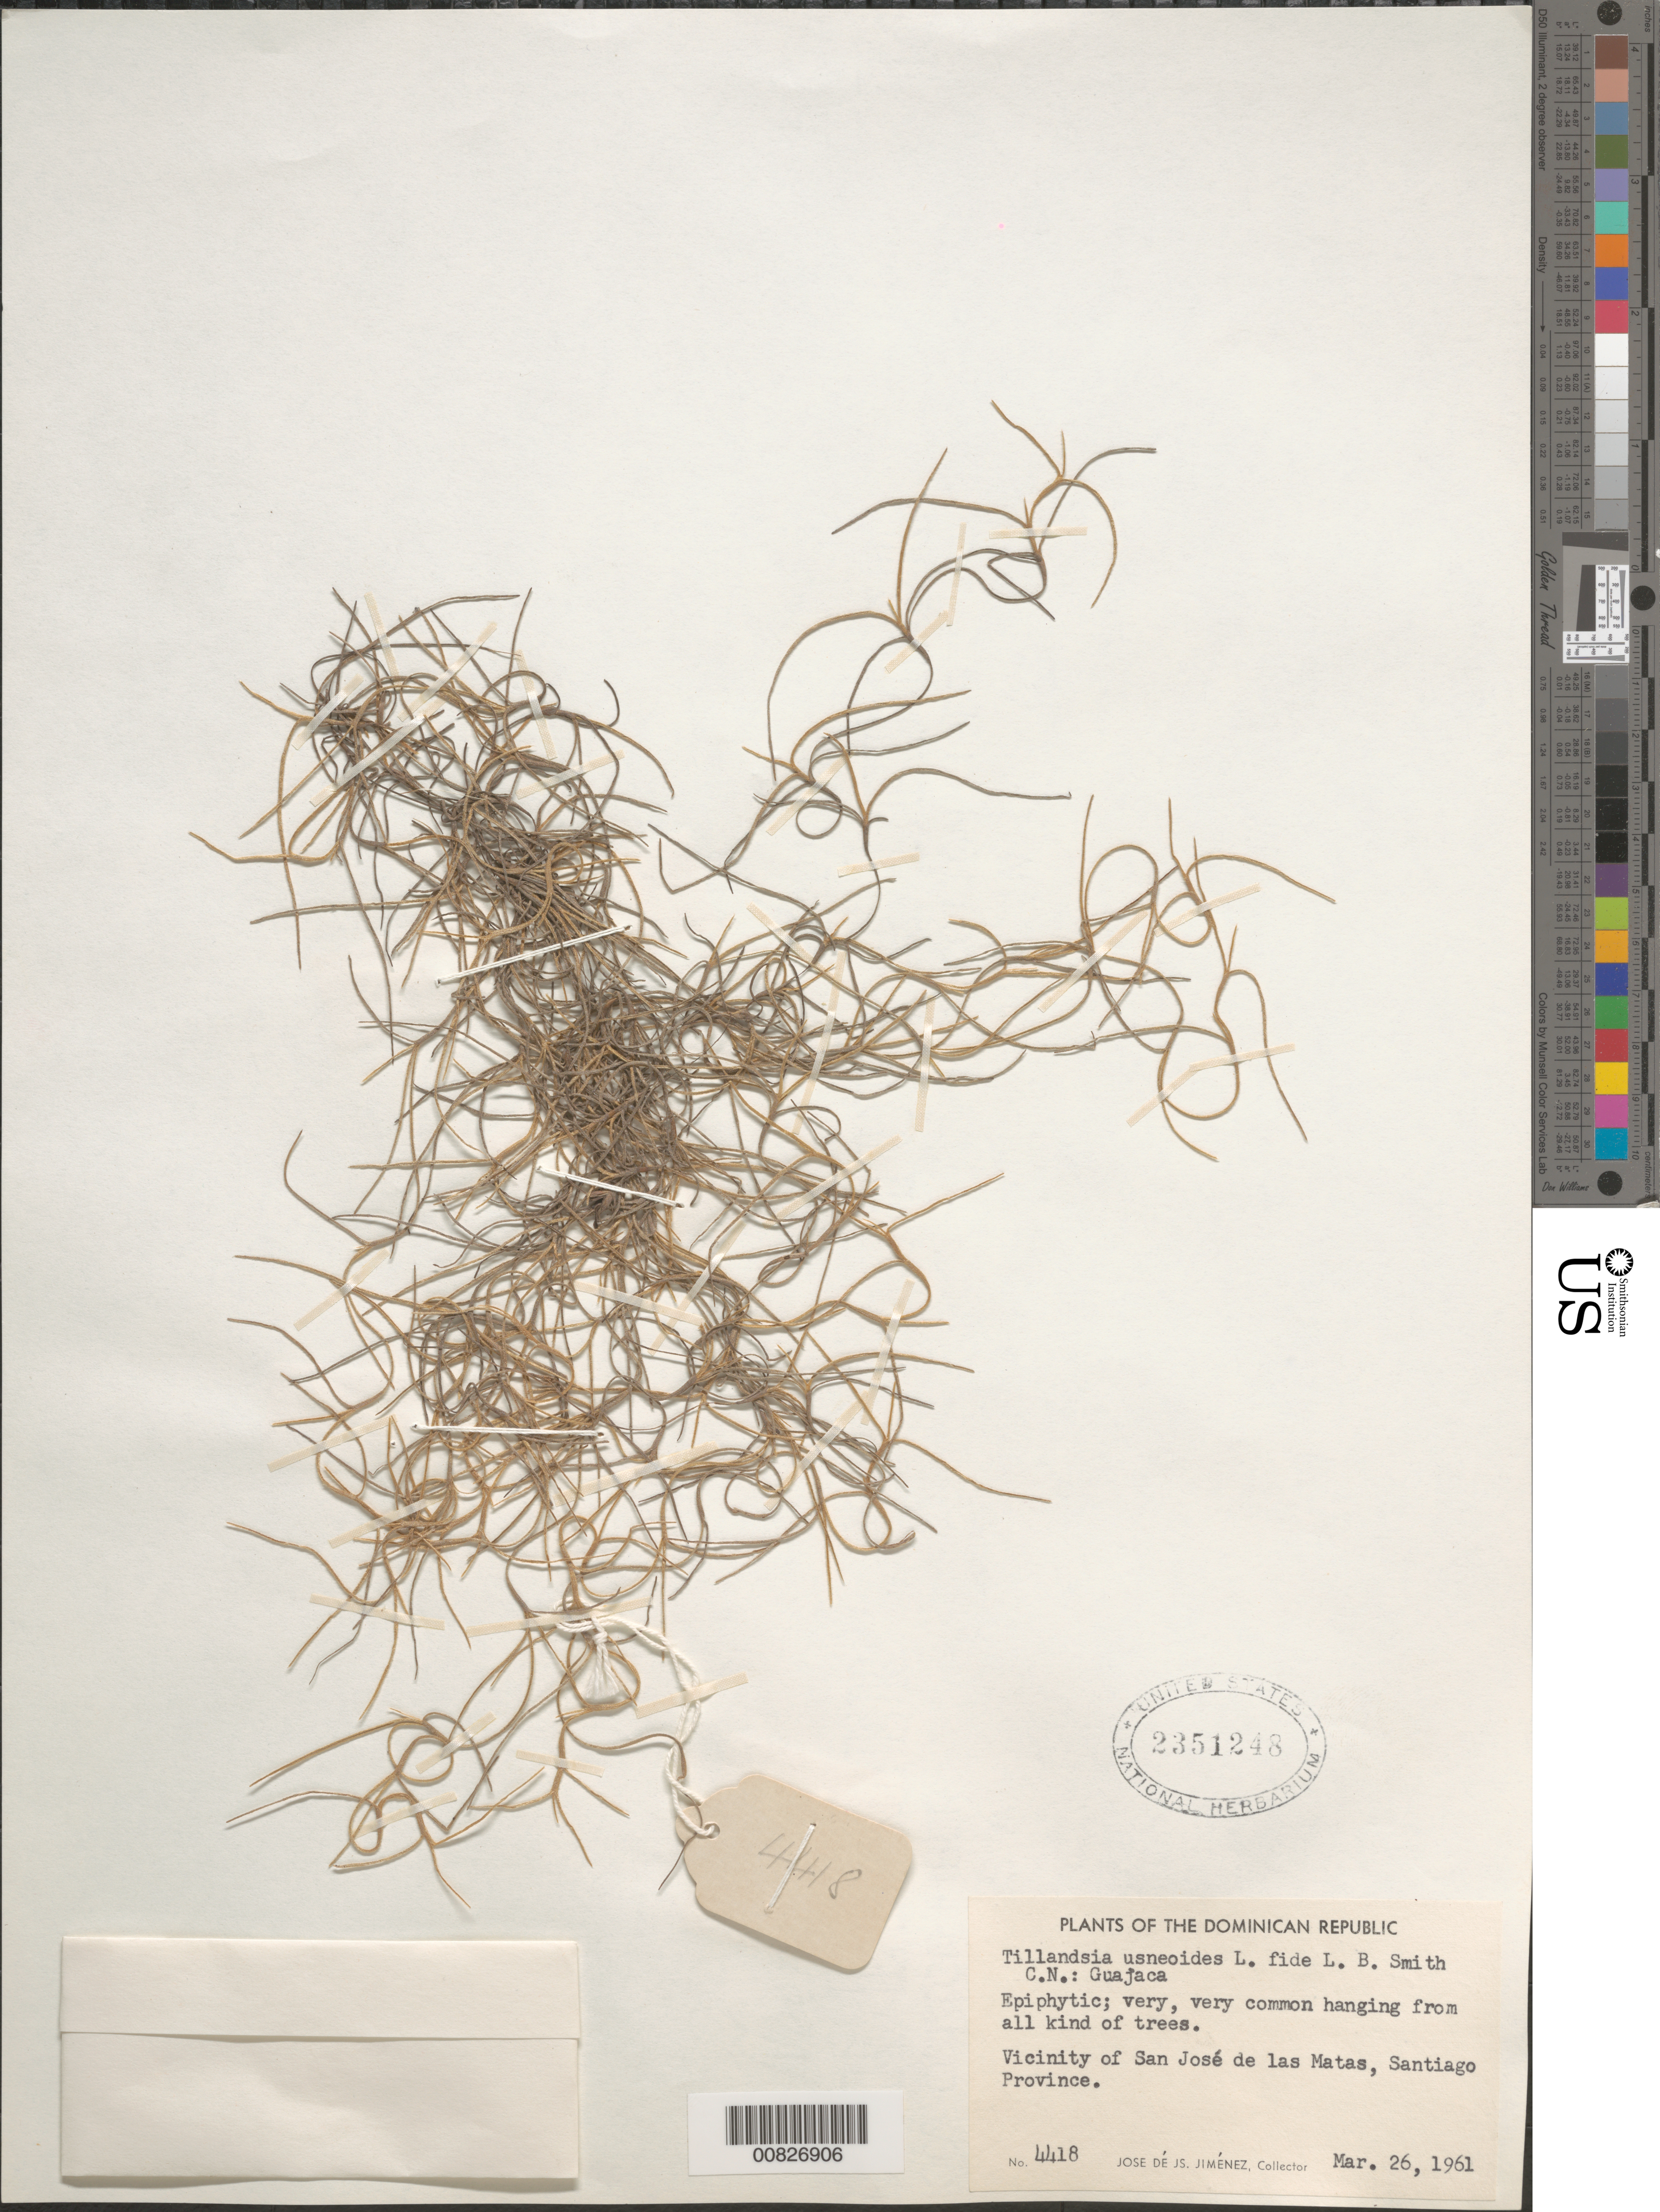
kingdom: Plantae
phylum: Tracheophyta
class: Liliopsida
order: Poales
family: Bromeliaceae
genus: Tillandsia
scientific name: Tillandsia usneoides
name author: (L.) L.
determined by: Smith, Lyman B., (US), NMNH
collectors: J. J. Jiménez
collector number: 4418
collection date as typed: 26 Mar 1961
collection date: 1961-03-26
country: Dominican Republic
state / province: Santiago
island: Hispaniola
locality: Vicinity of San José de las Matas, Santiago province.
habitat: Hanging from all kind of trees.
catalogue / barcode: US 2351248